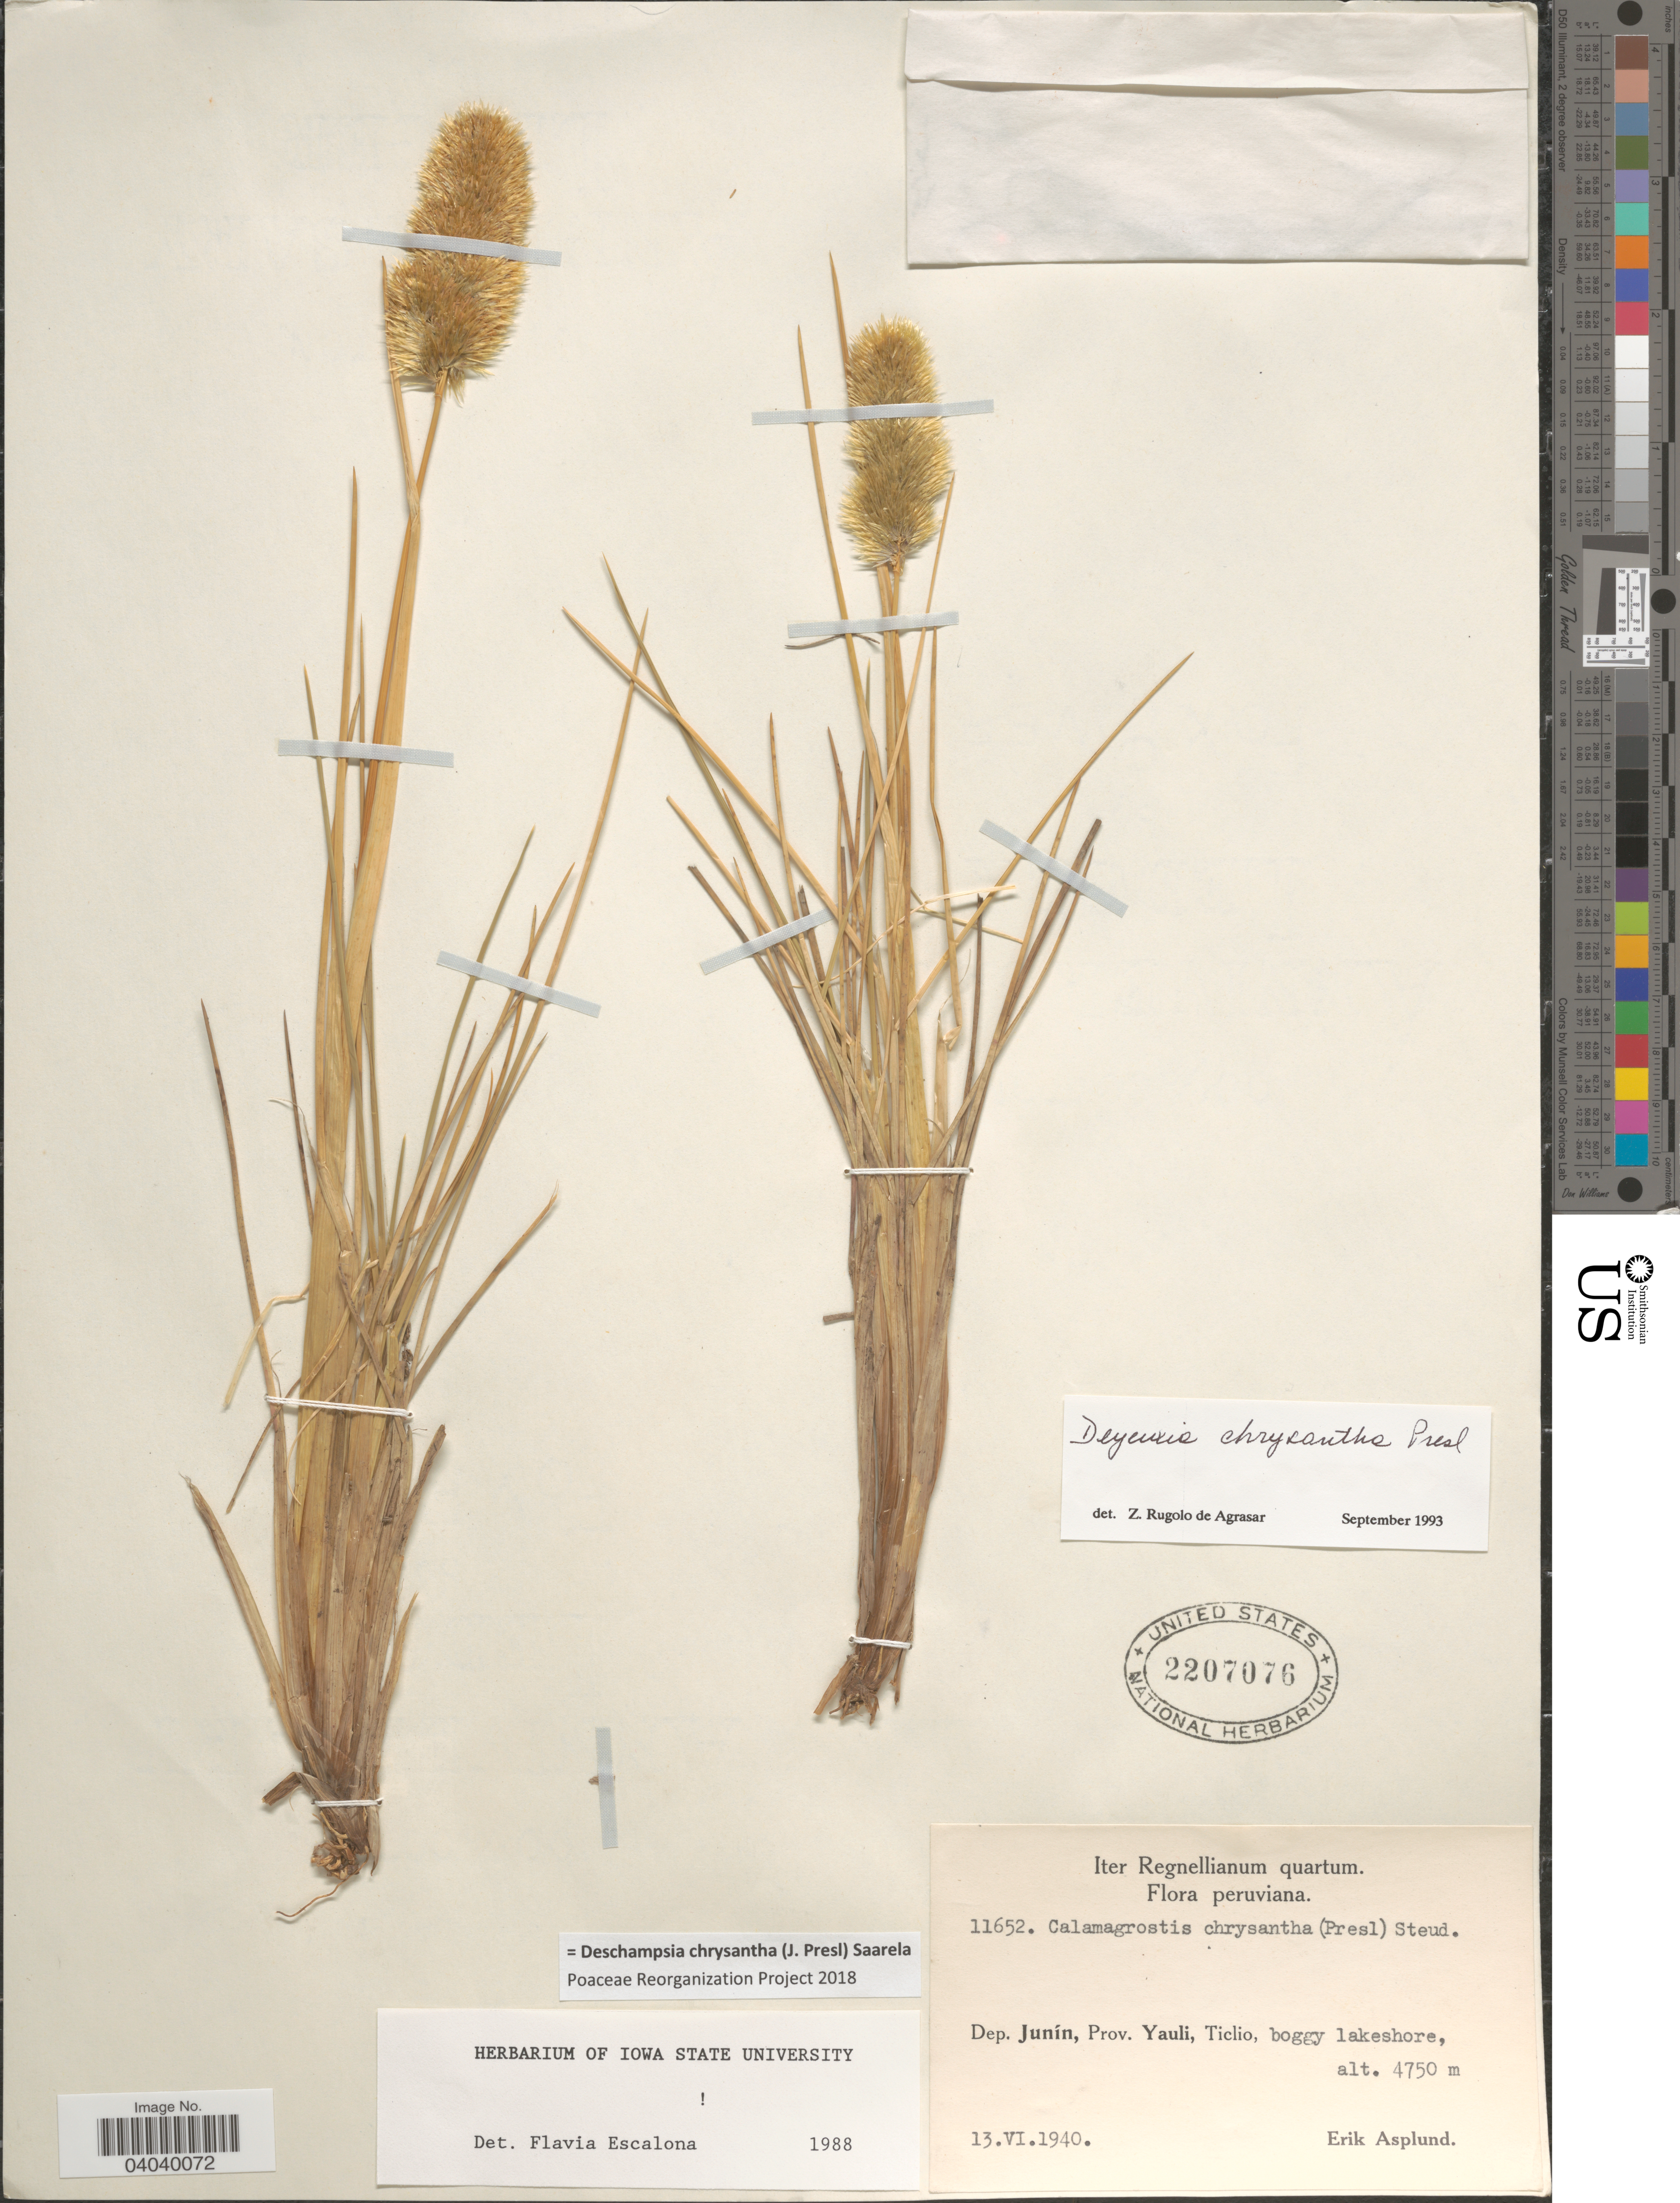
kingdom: Plantae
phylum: Tracheophyta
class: Liliopsida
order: Poales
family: Poaceae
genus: Deschampsia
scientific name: Deschampsia chrysantha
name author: (J. Presl) Saarela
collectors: E. Asplund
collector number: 11652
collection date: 1940-06-13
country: Peru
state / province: Junín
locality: Dep. Junín, Prov. Yauli, Ticlio, boggy lakeshore.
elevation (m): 4750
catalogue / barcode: US 2207076